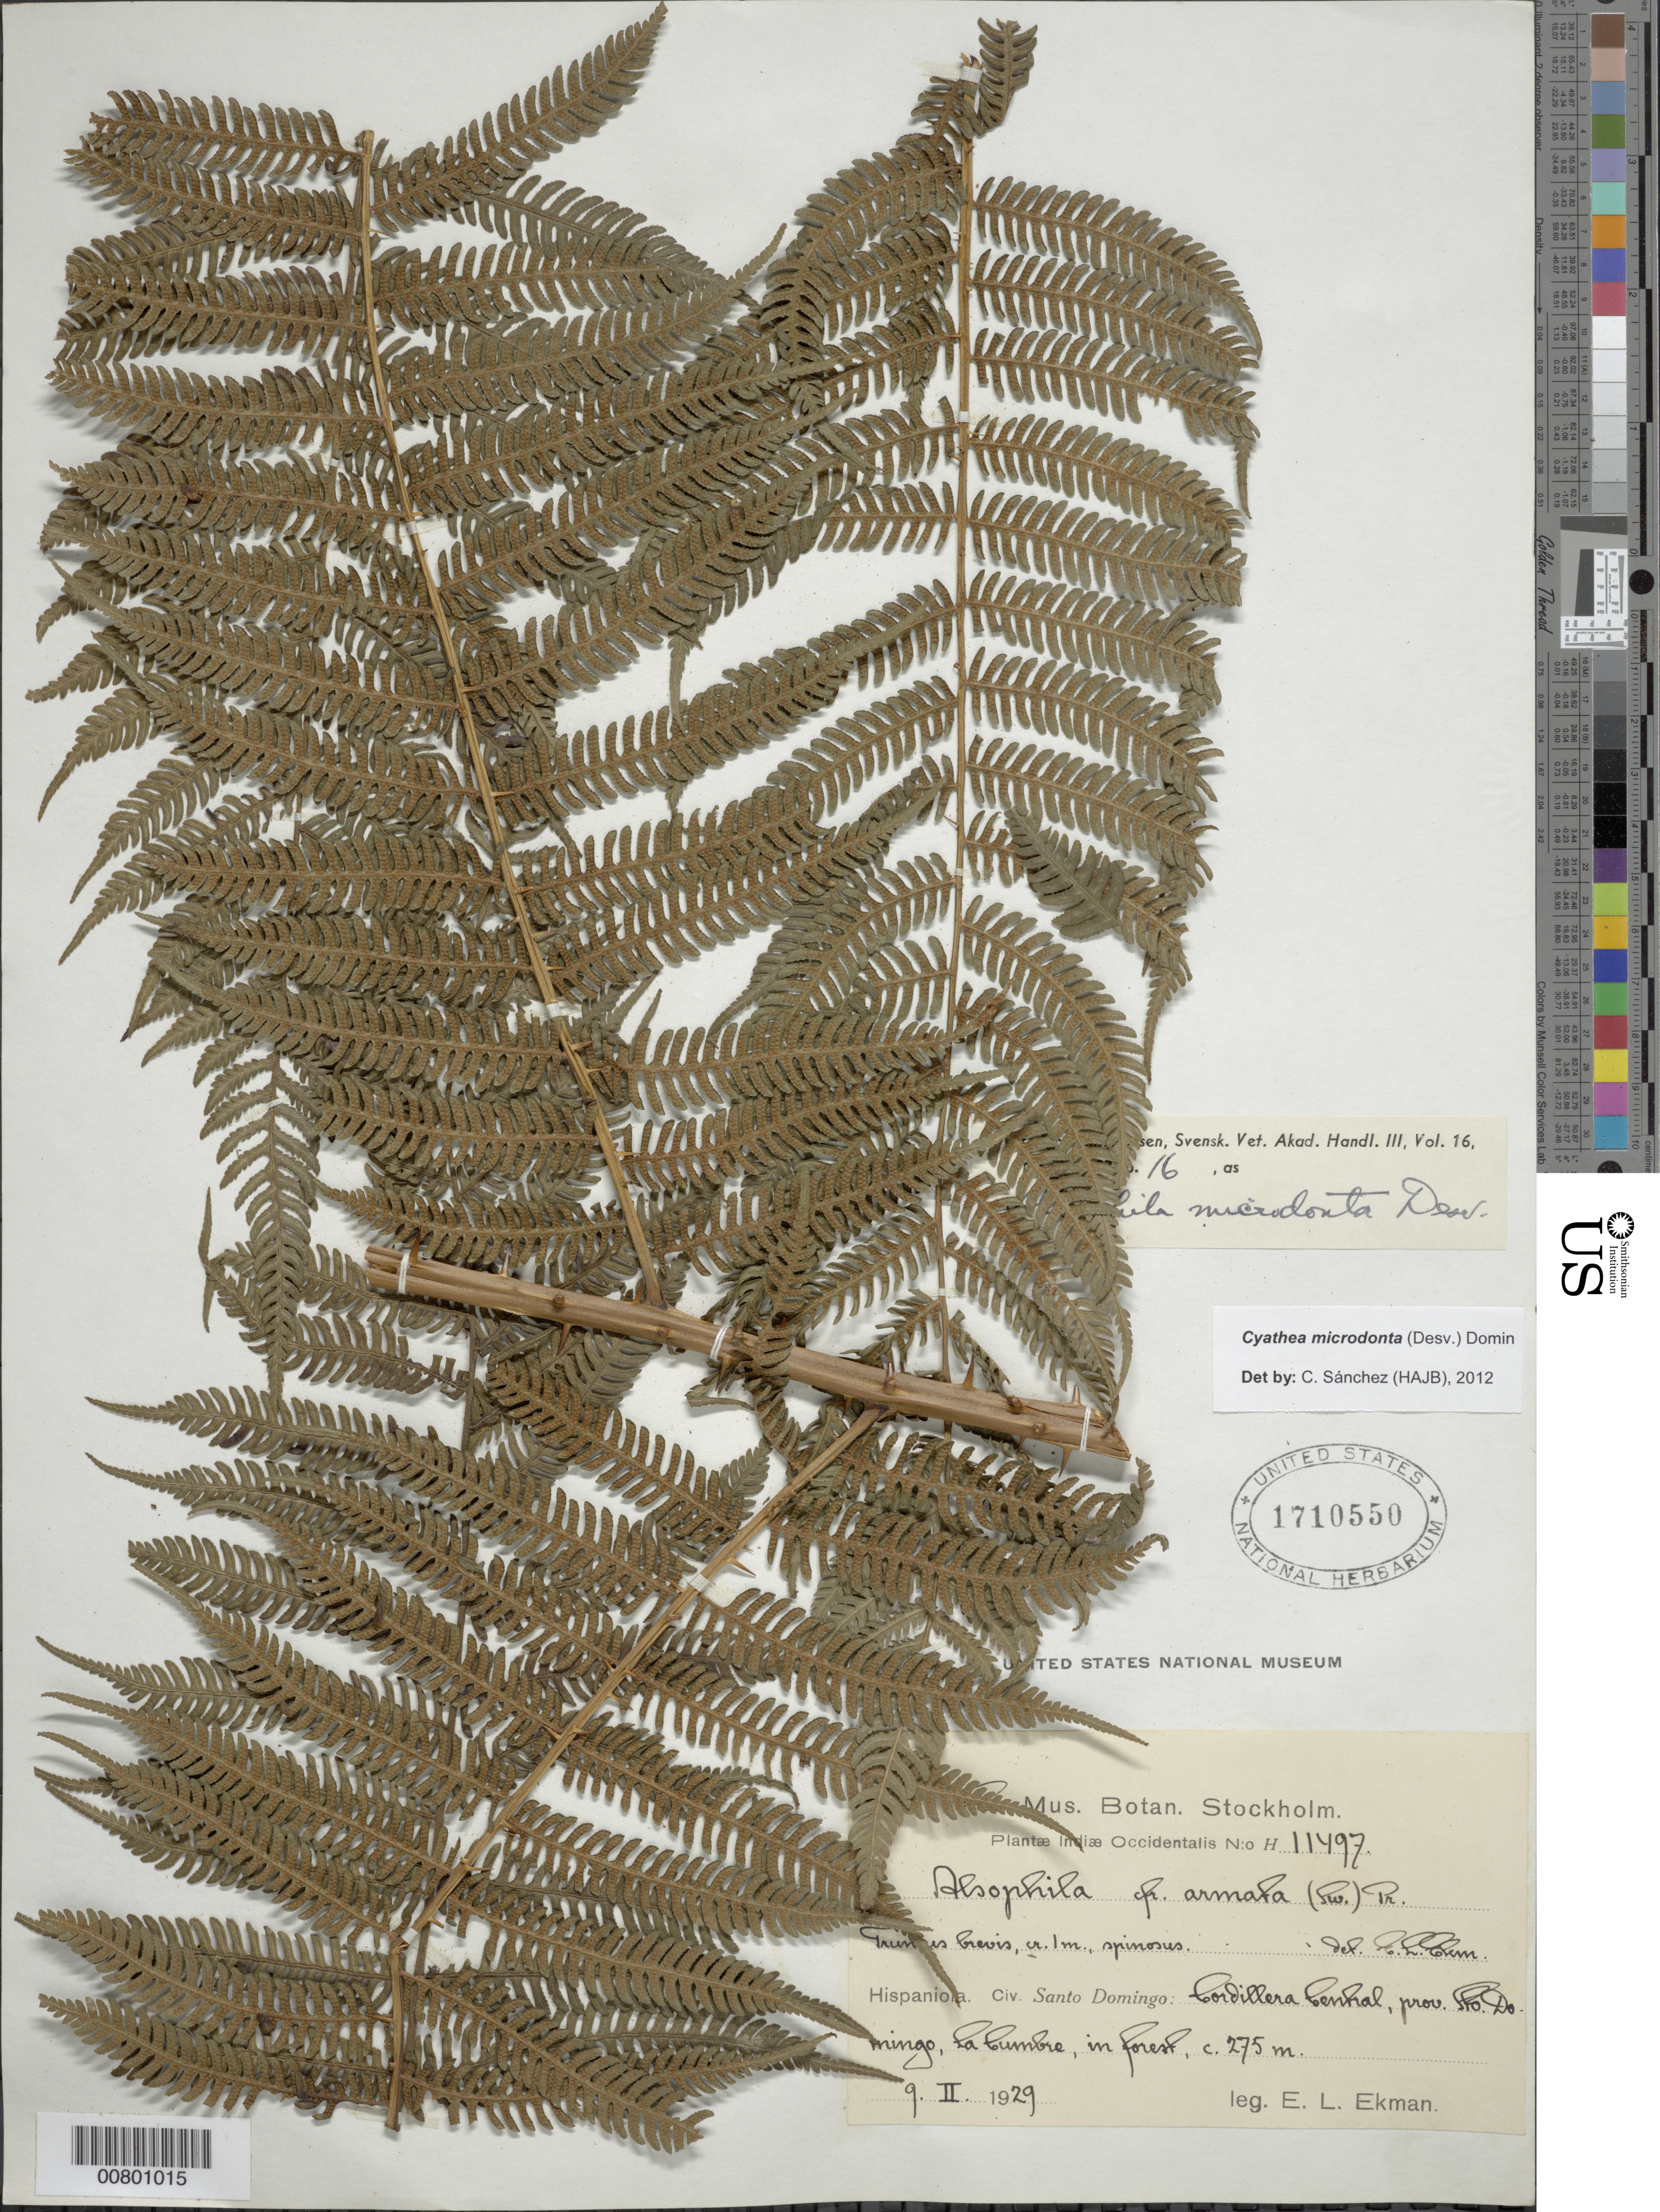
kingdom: Plantae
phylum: Tracheophyta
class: Polypodiopsida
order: Cyatheales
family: Cyatheaceae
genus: Cyathea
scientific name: Cyathea microdonta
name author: (Desv.) Domin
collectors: E. L. Ekman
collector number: H 11497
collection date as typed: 09 Feb 1929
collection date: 1929-02-09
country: Dominican Republic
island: Hispaniola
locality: Prov. Santo Domingo, Cordillera Central, La Cumbre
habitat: Forest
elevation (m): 275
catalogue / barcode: US 1710550